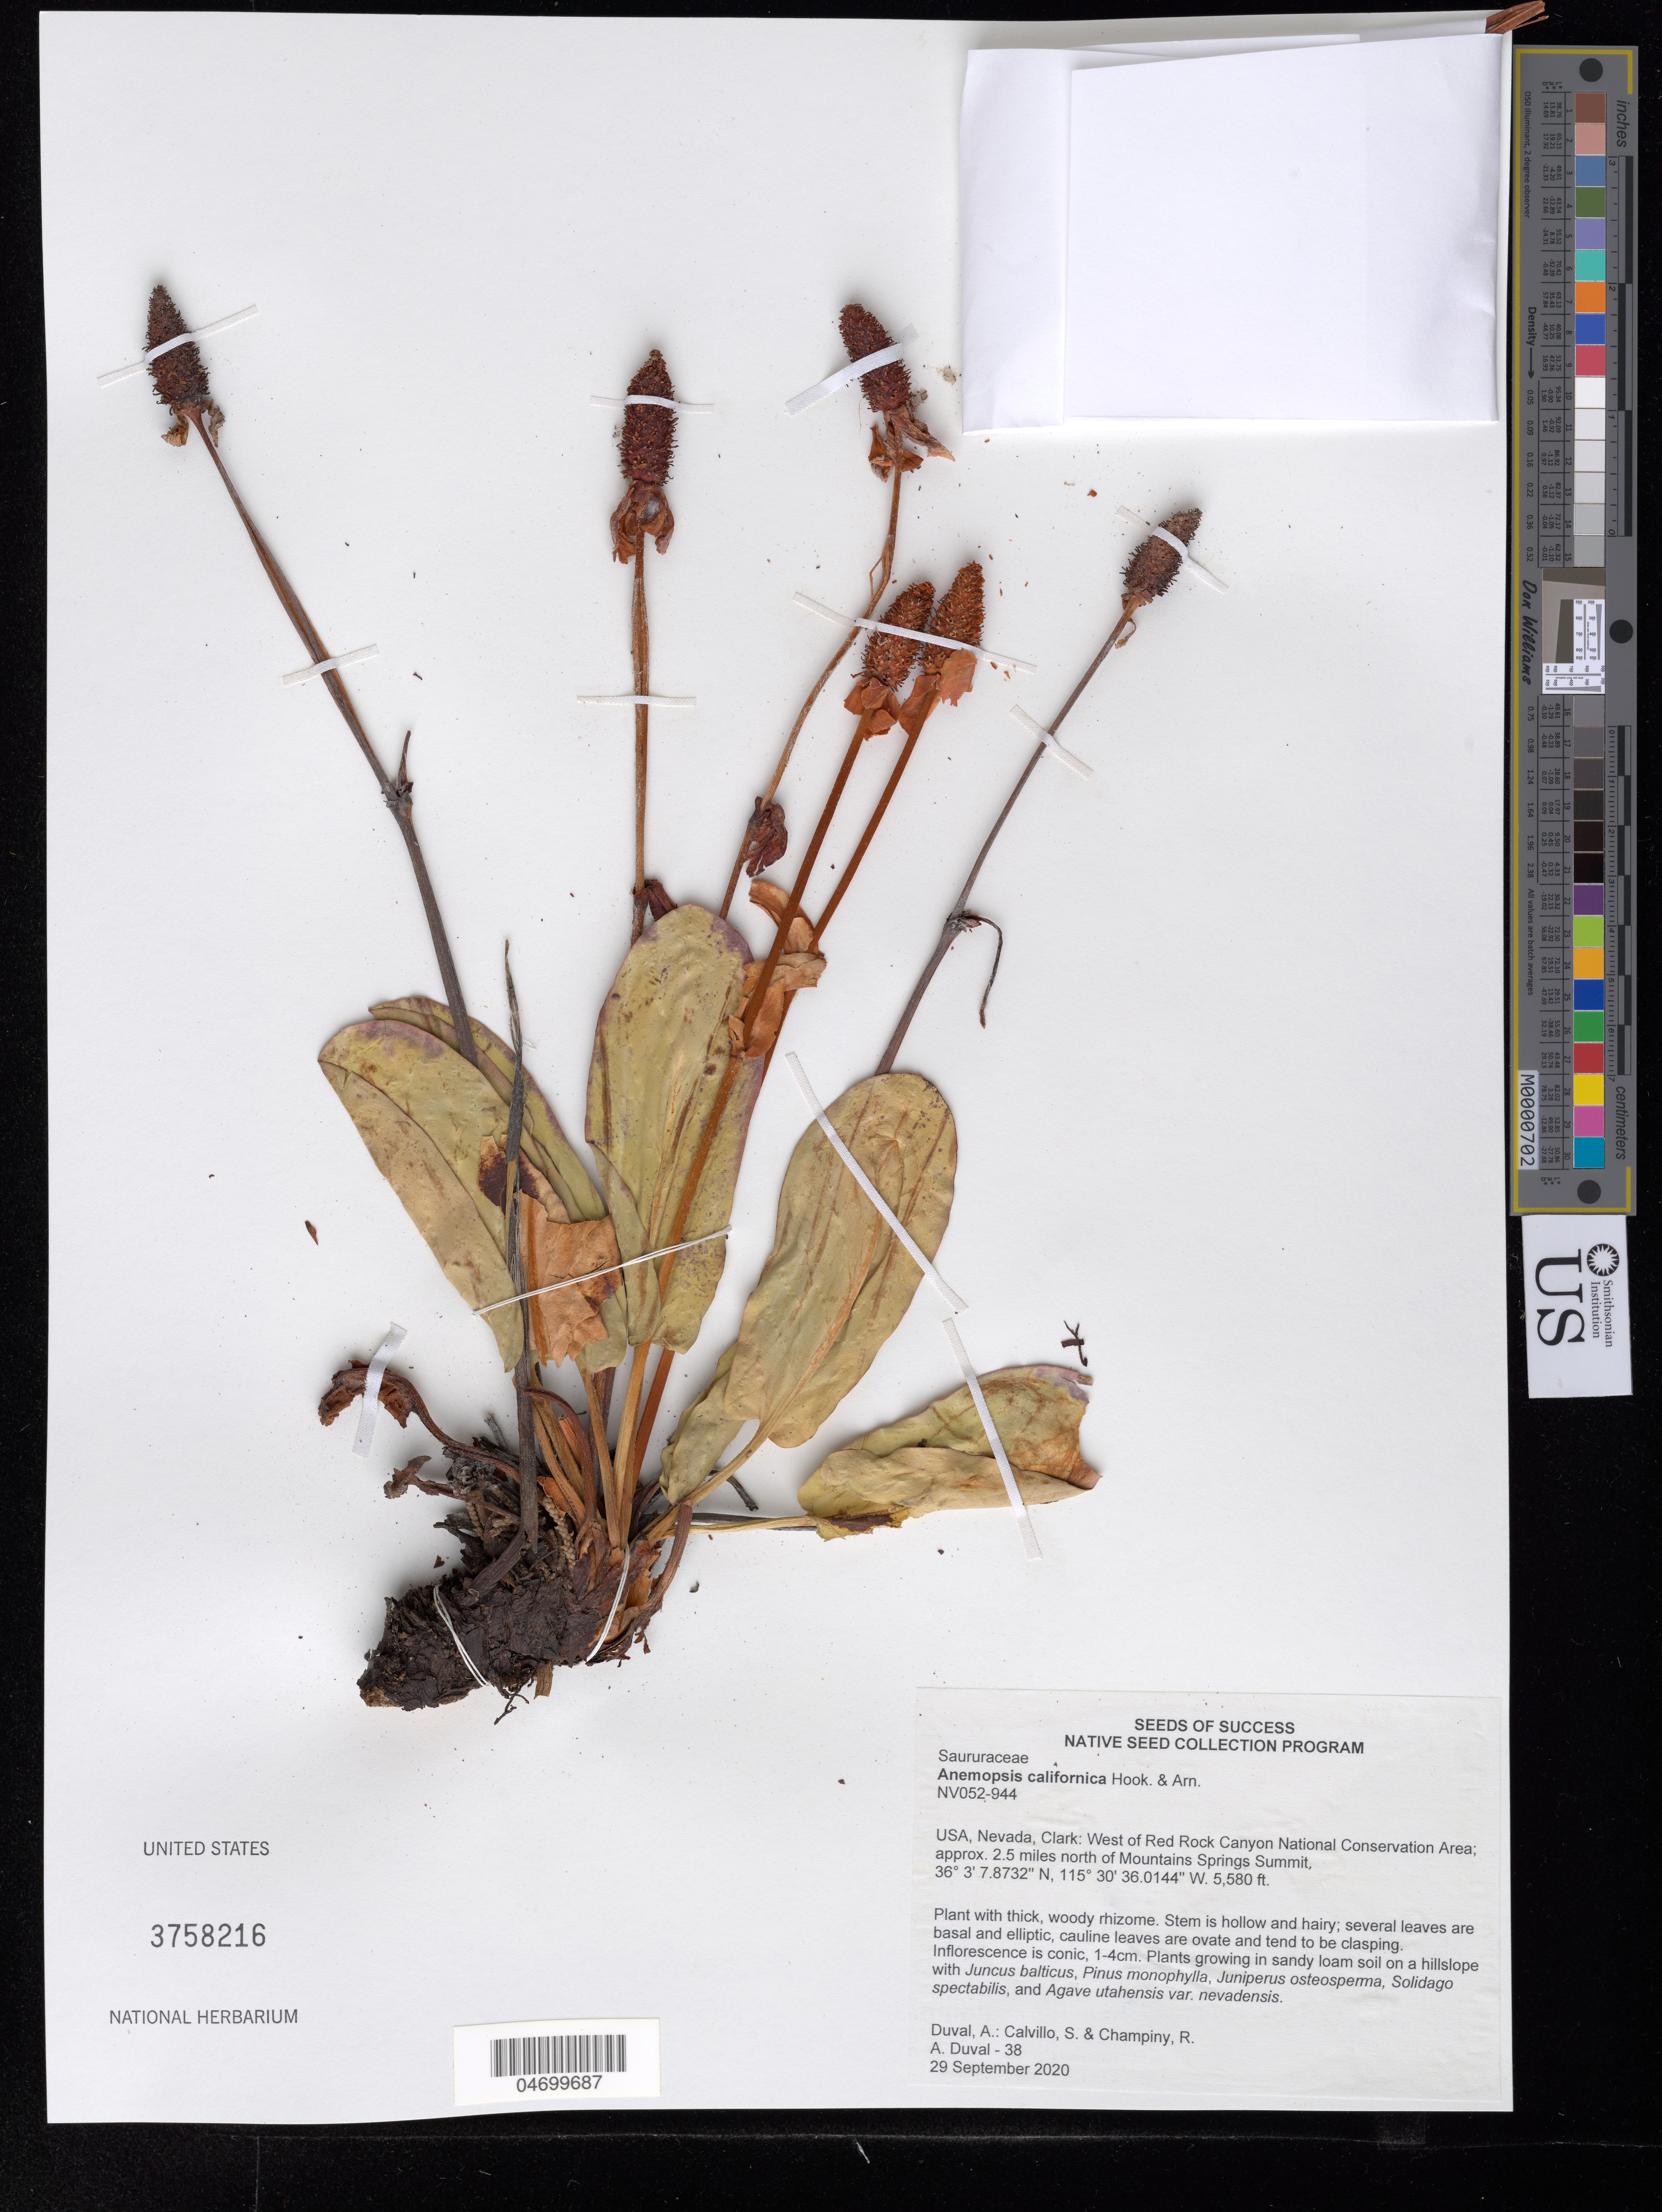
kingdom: Plantae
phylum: Tracheophyta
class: Magnoliopsida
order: Piperales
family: Saururaceae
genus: Anemopsis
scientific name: Anemopsis californica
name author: (Nutt.) Hook. & Arn.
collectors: A. Duval, S. Calvillo & R. Champiny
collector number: NV052-944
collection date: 2020-09-29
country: United States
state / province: Nevada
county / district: Clark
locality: W of Red Rock Canyon National Conservation Area, 2.5 mi. N of Mtns Springs Summit.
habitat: Sandy loam soil. With Juncus balticus, Pinus monophylla, Juniperus osteosperma, etc.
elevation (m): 1701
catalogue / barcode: US 3758216